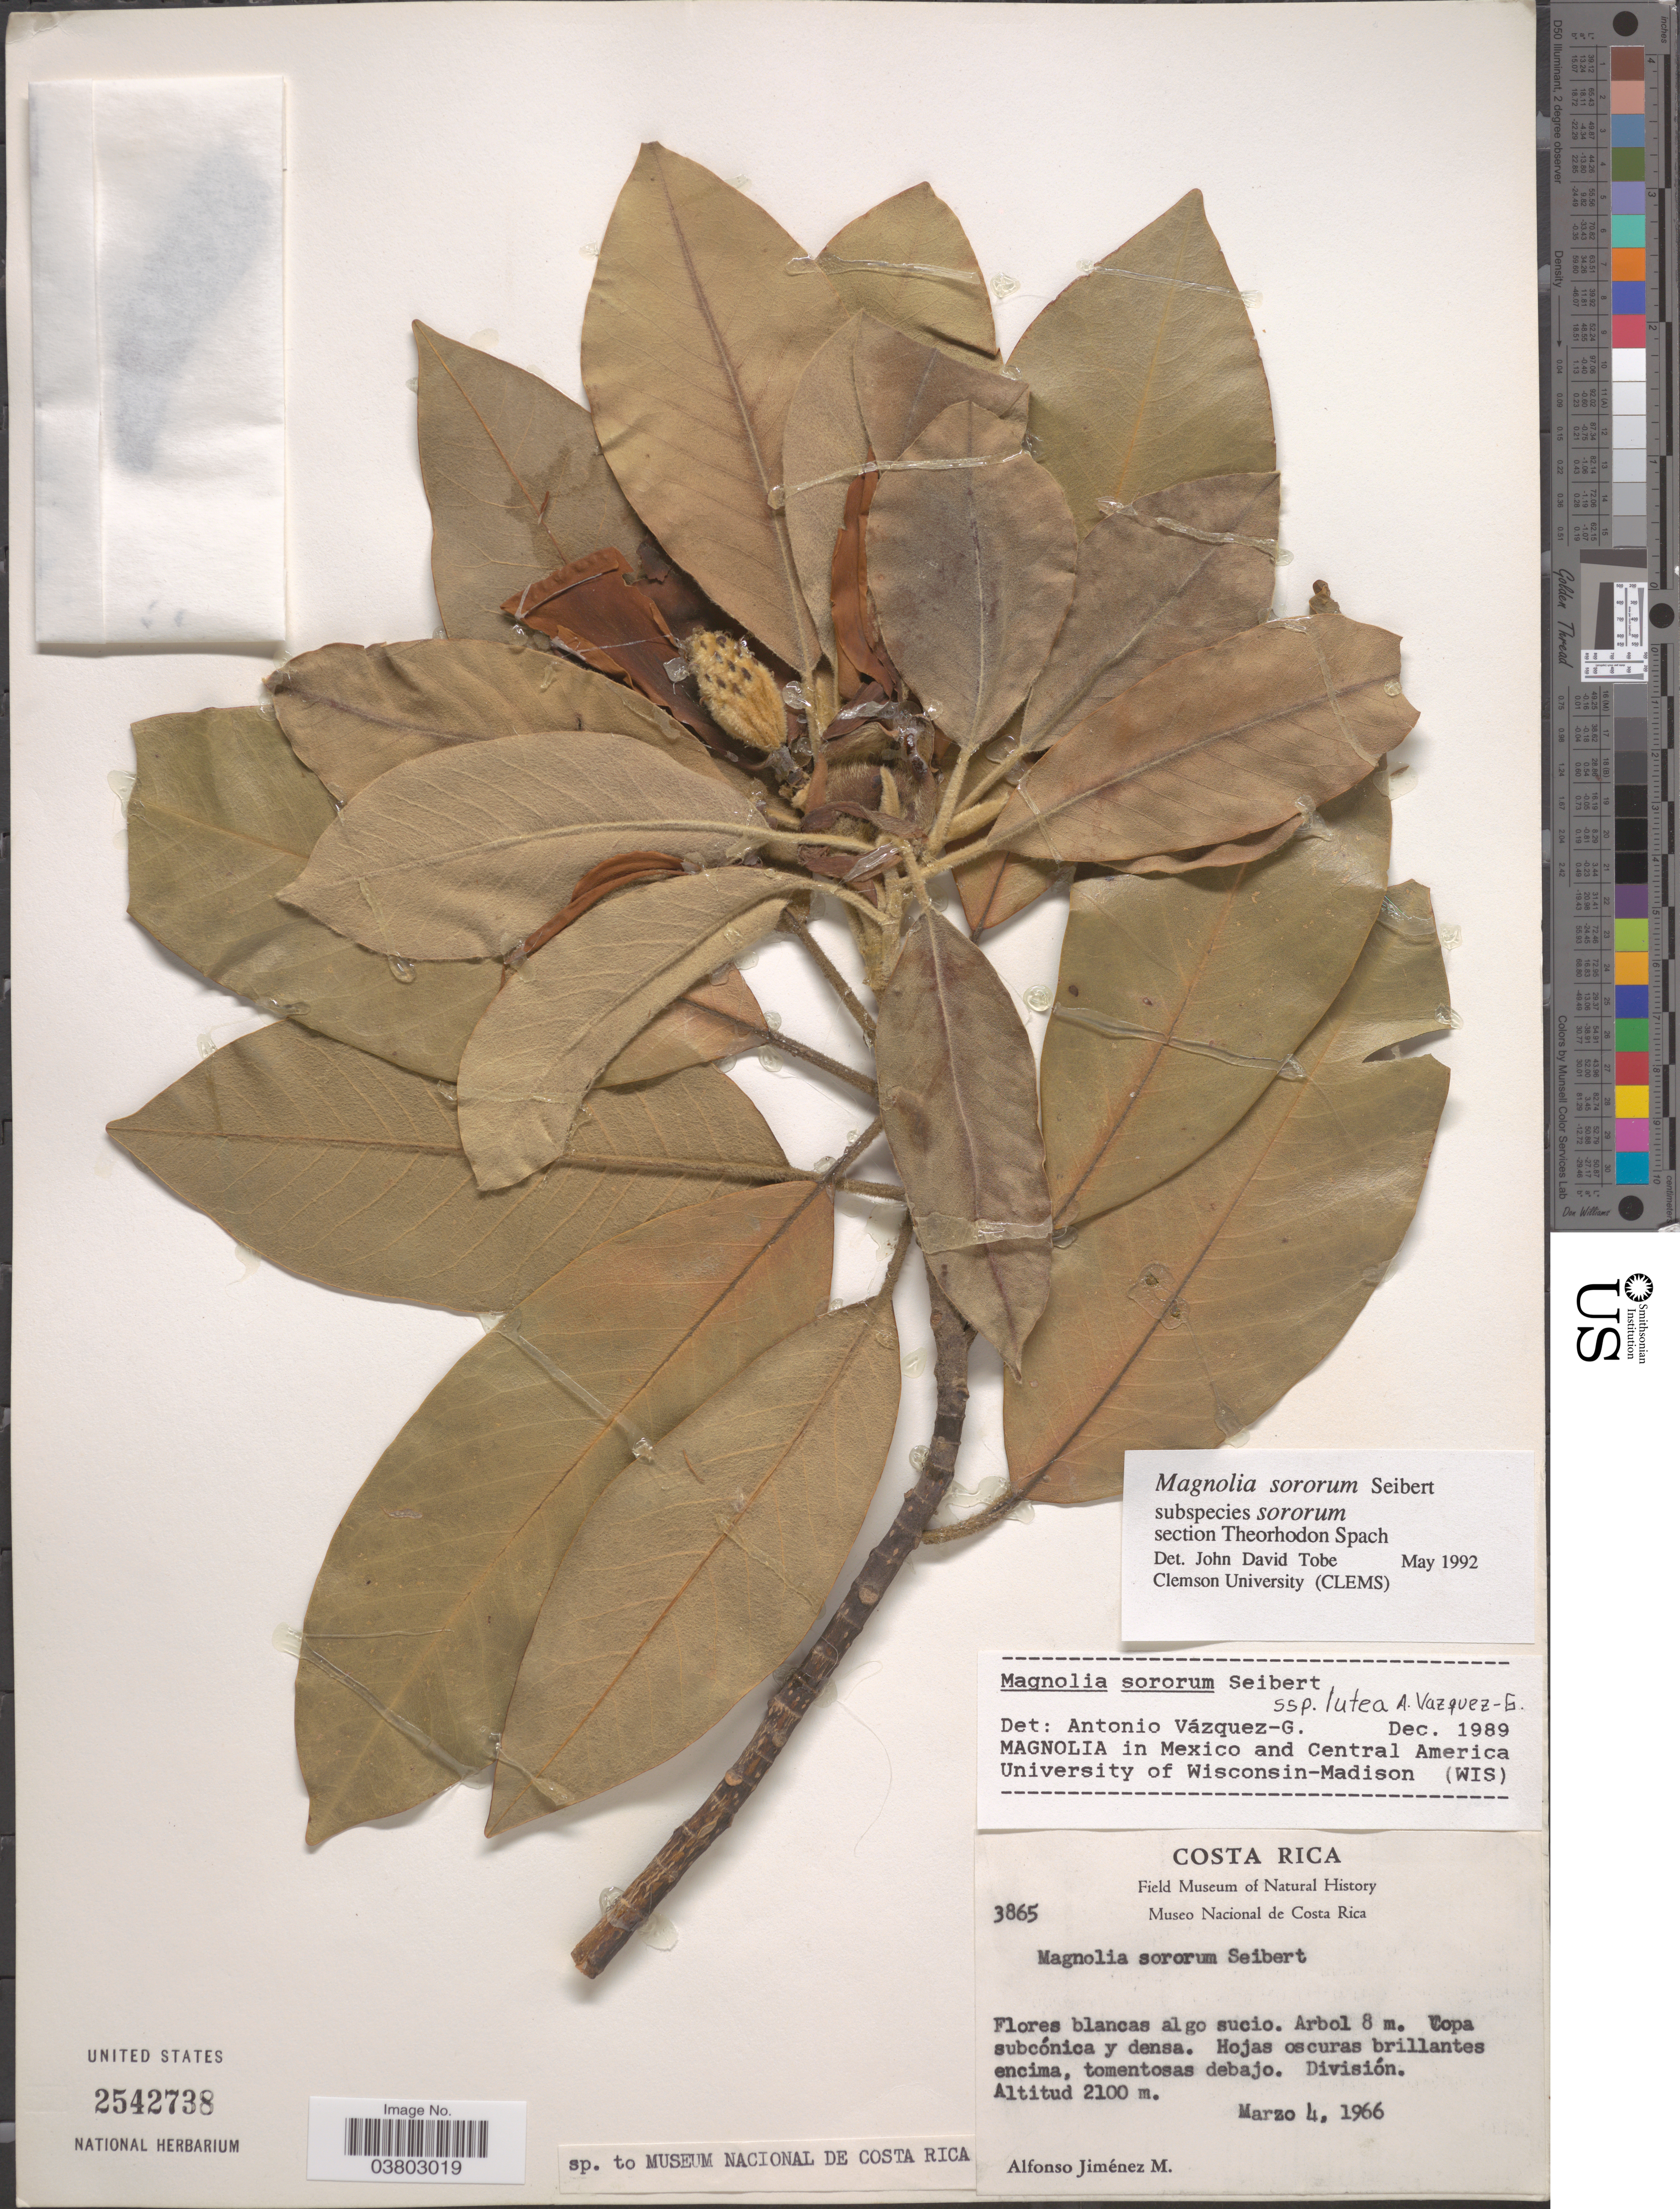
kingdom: Plantae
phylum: Tracheophyta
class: Magnoliopsida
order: Magnoliales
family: Magnoliaceae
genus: Magnolia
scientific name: Magnolia sororum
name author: Seibert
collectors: A. Jimenez M.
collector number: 3865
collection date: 1966-03-04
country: Costa Rica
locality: División.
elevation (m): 2100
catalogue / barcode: US 2542738